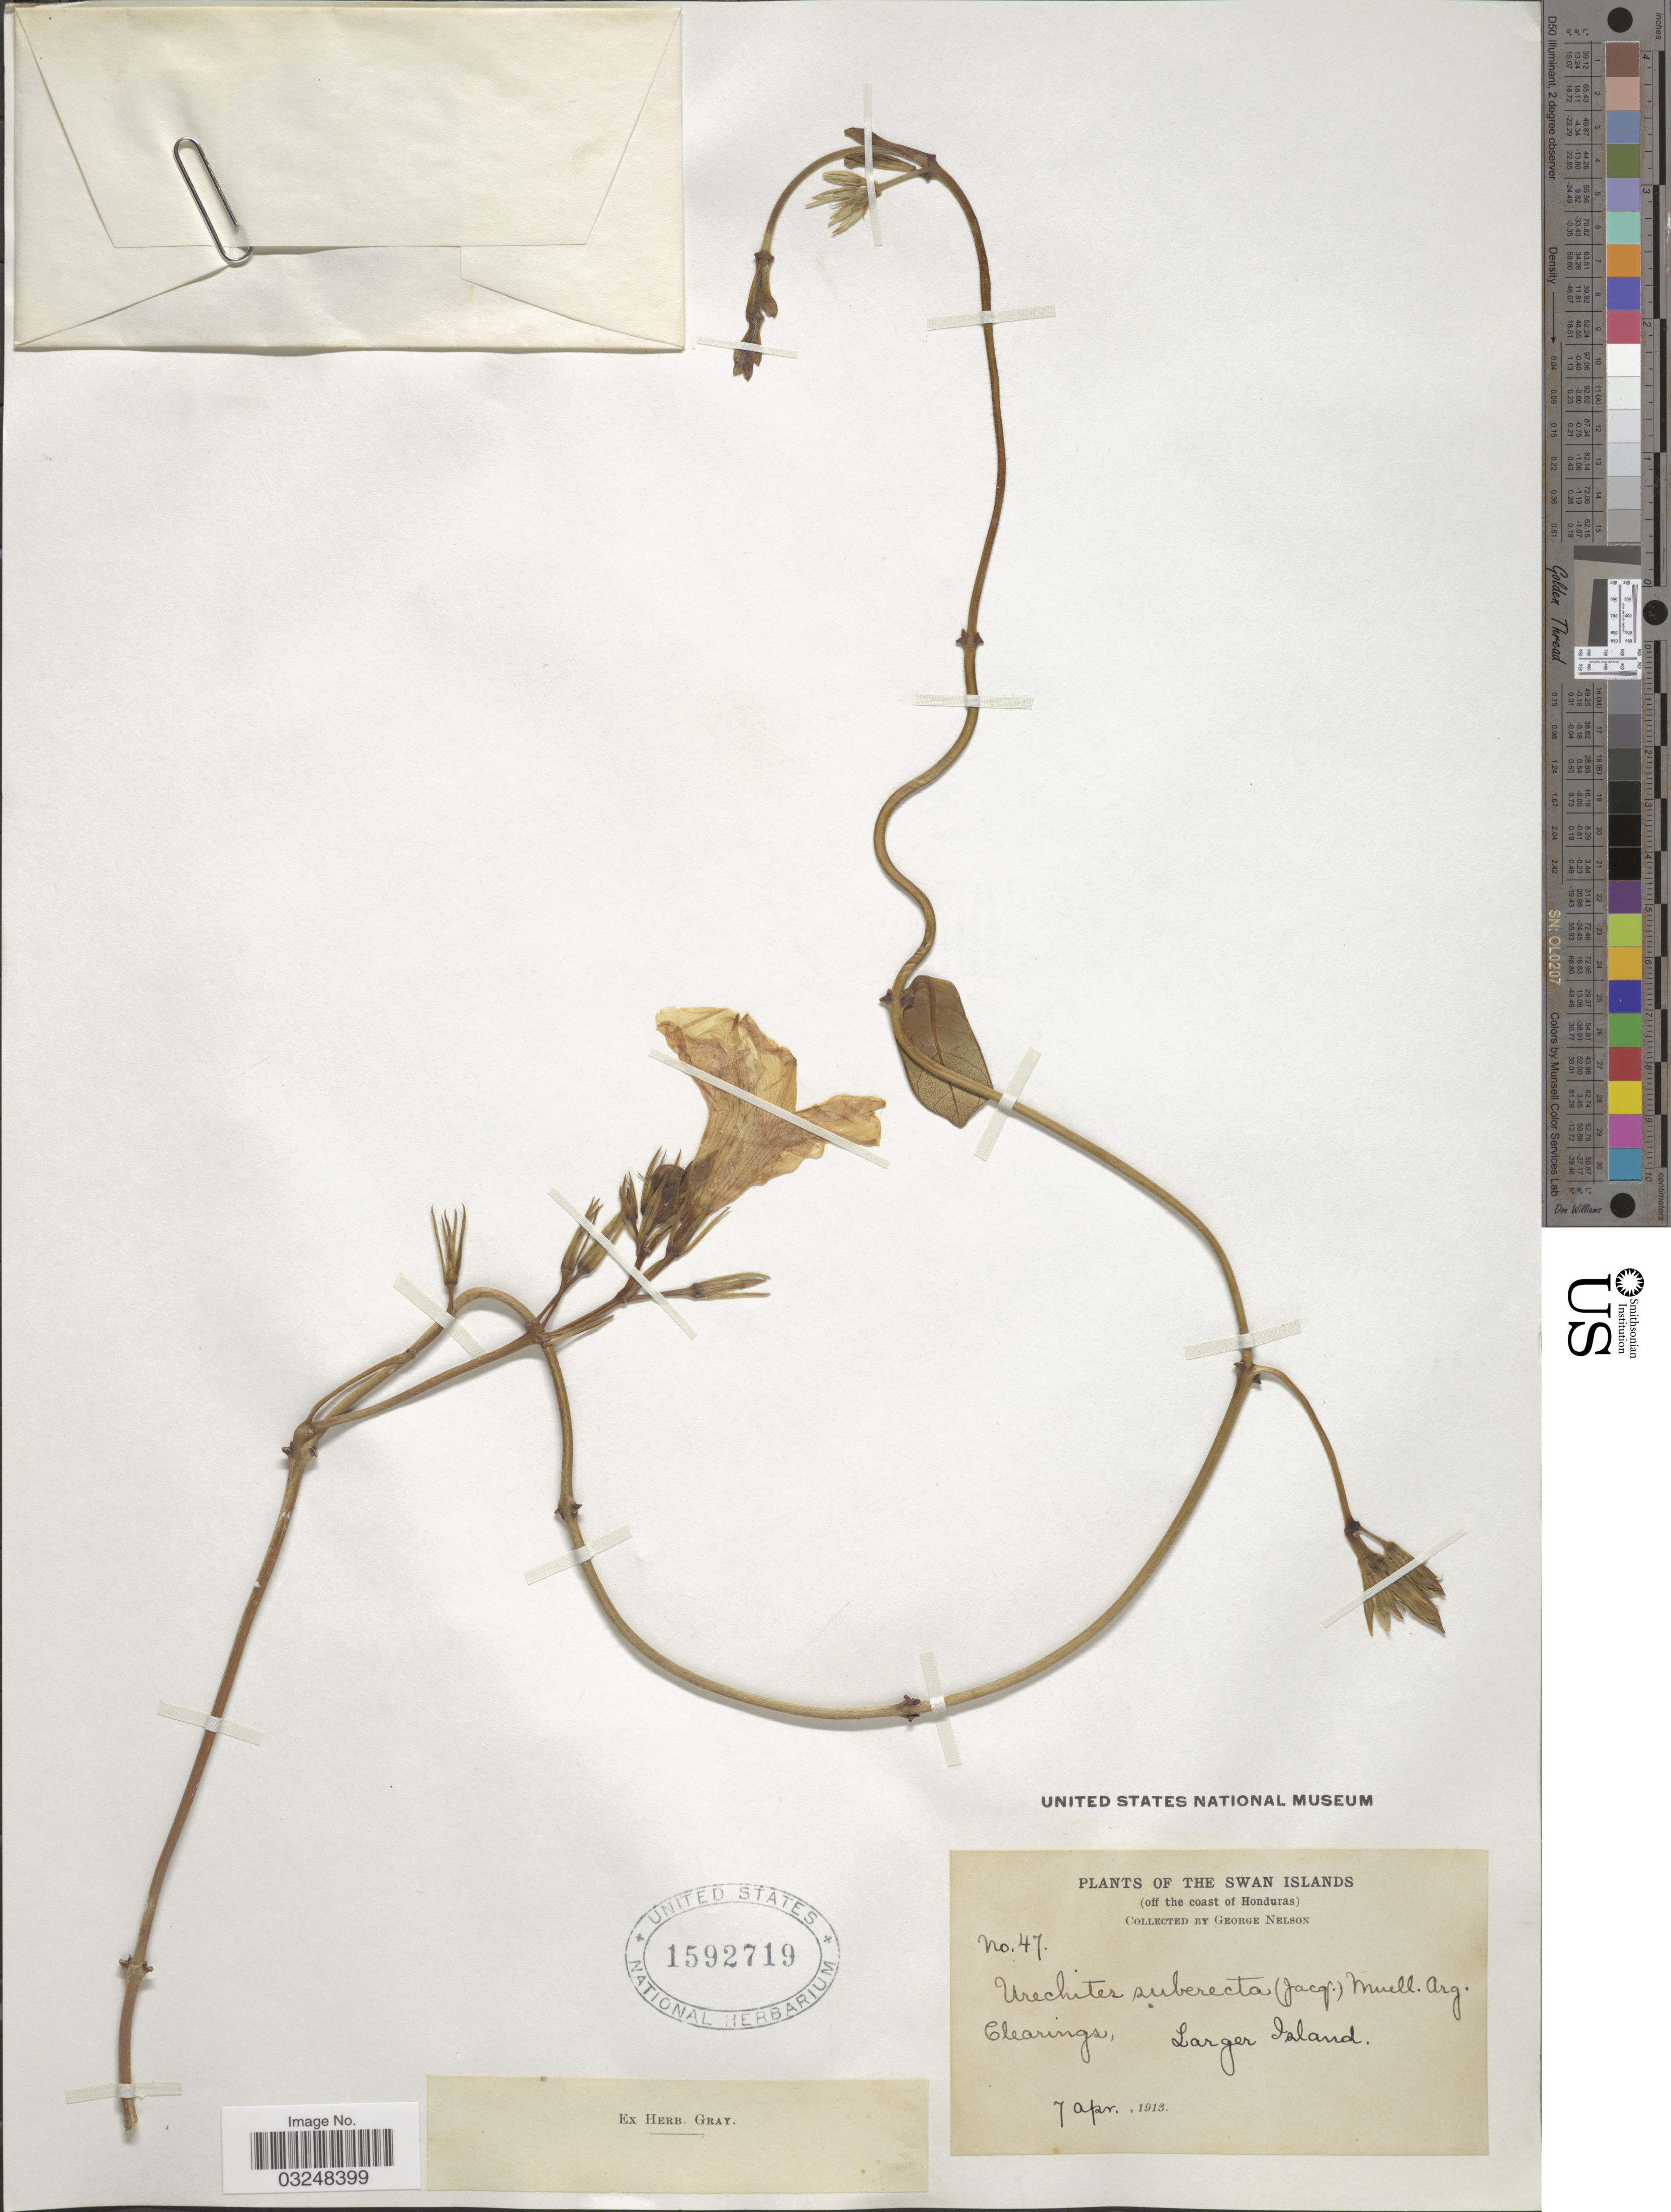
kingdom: Plantae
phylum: Tracheophyta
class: Magnoliopsida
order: Gentianales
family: Apocynaceae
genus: Urechites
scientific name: Urechites lutea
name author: (L.) Britton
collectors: G. Nelson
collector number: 47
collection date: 1913-04-07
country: Honduras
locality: The Swan Islands. (off the coast of Honduras). Larger Island.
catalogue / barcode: US 1592719